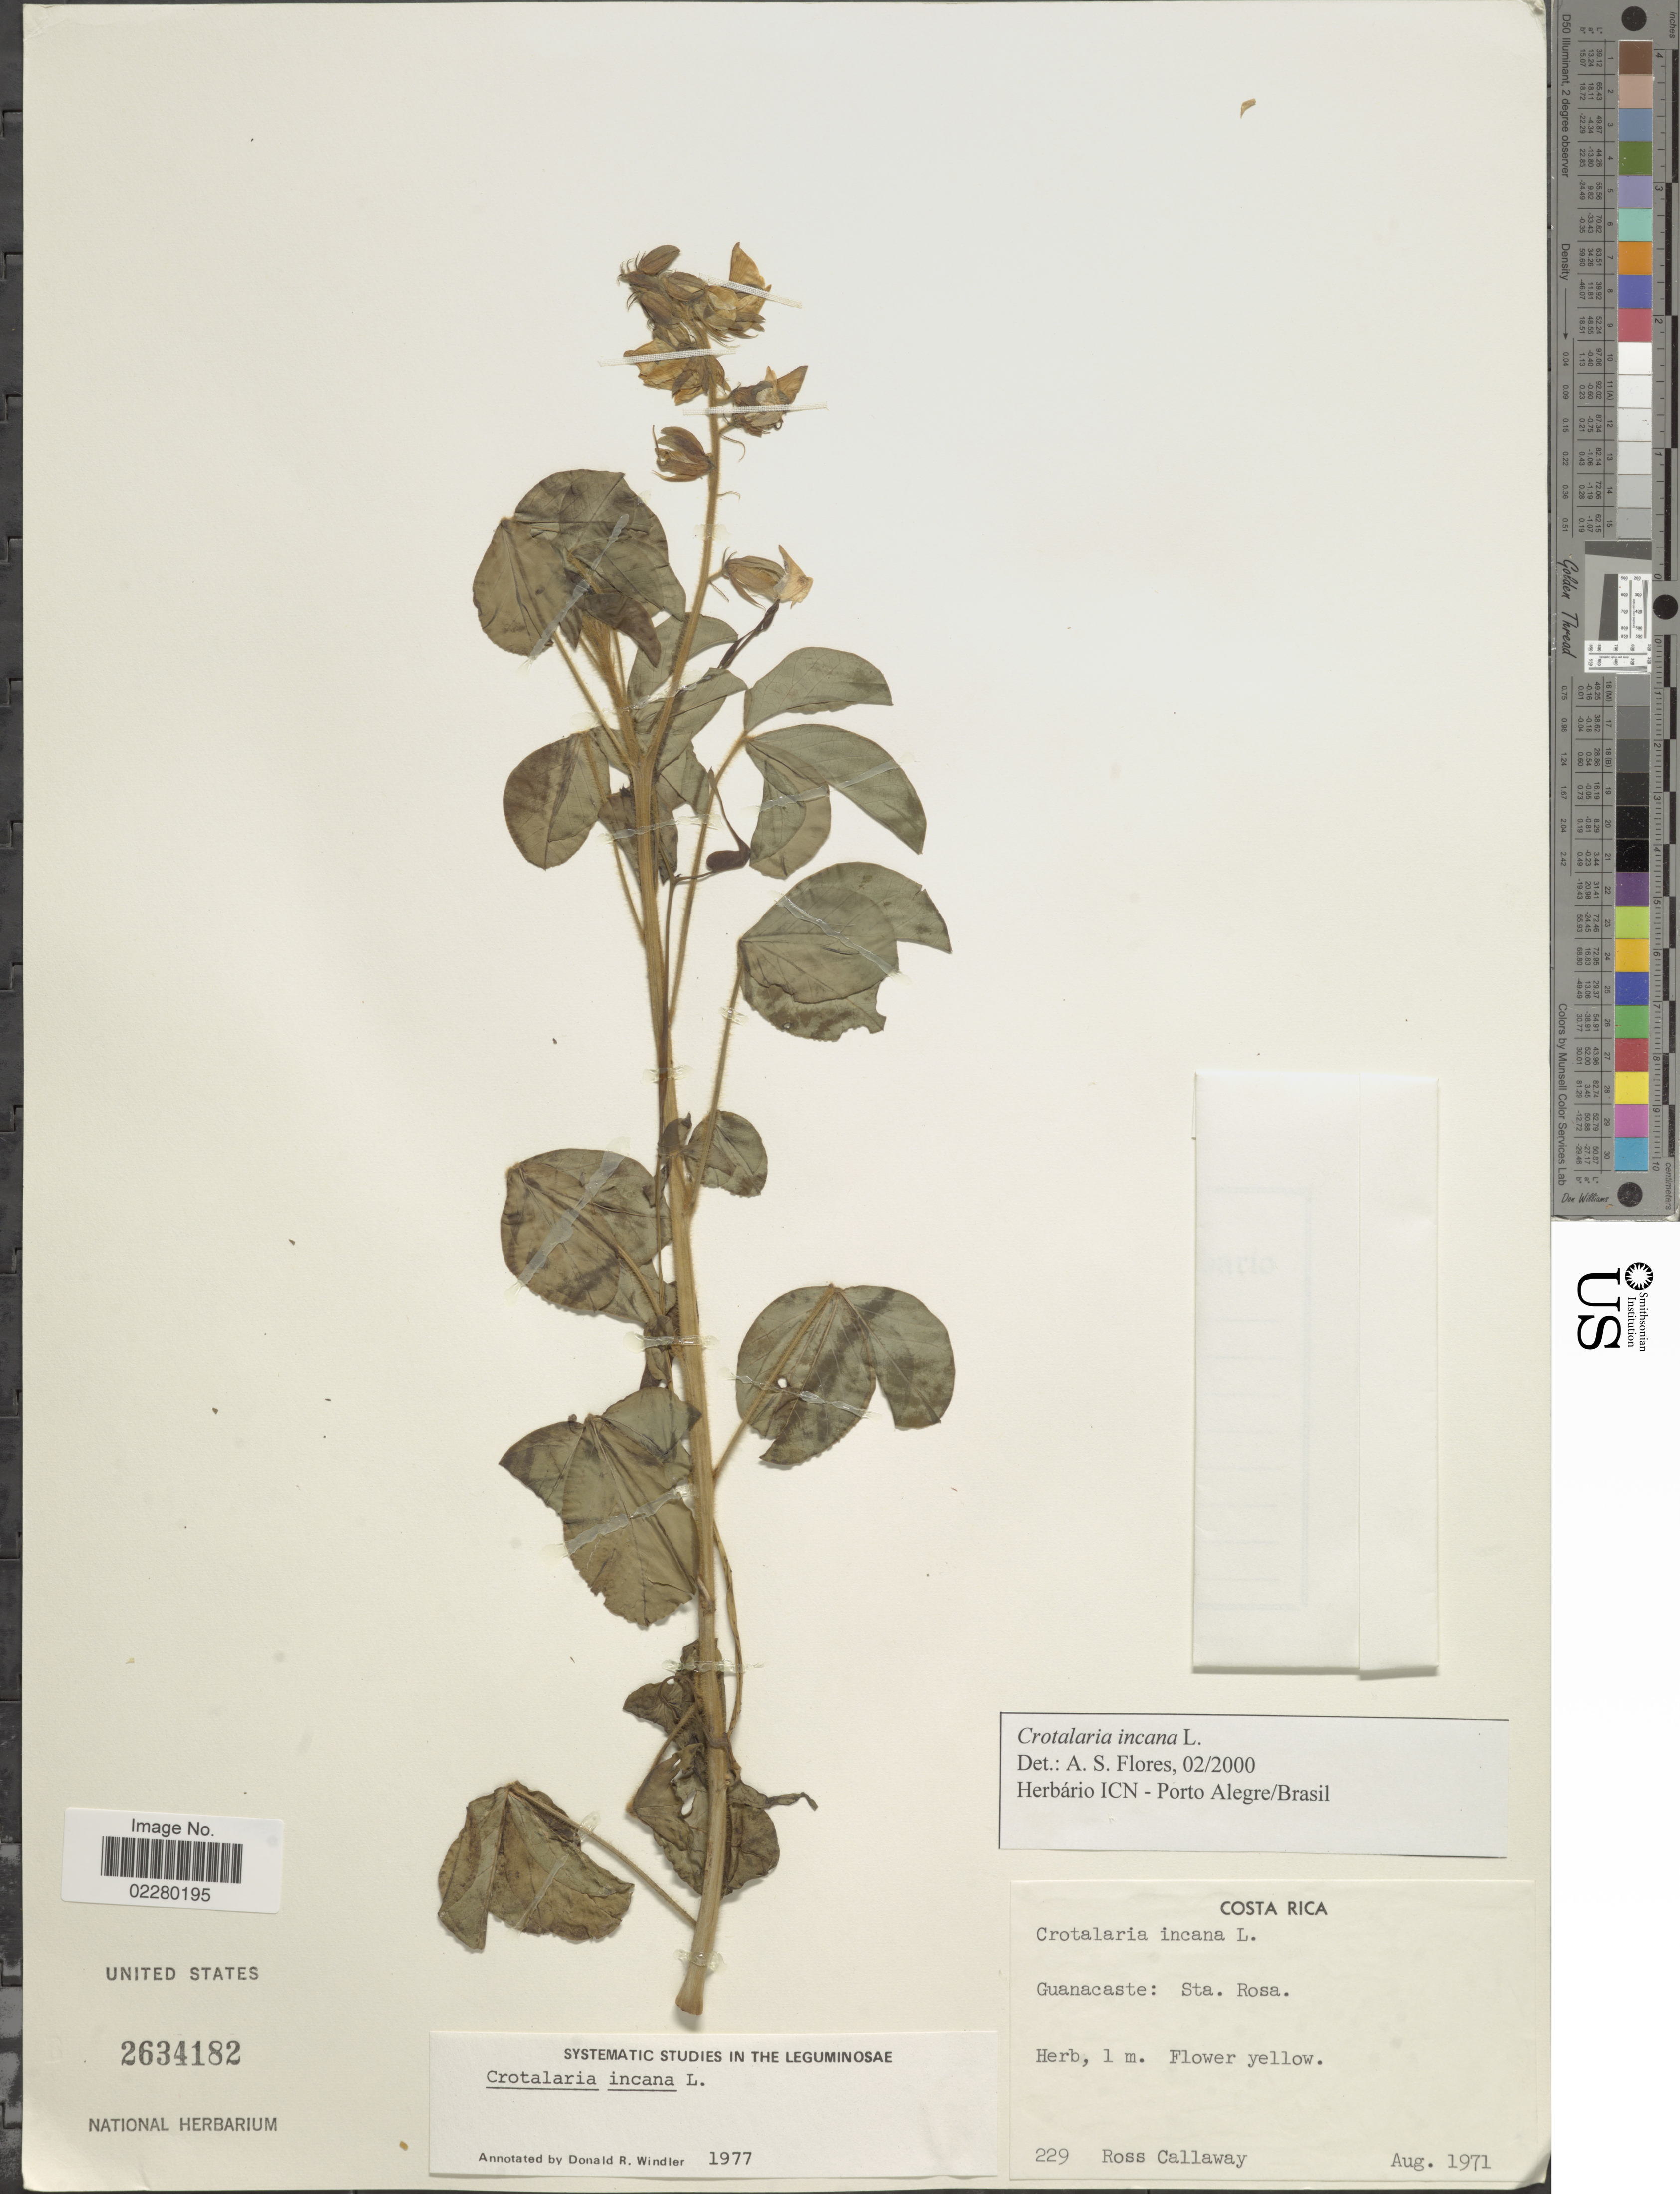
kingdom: Plantae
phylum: Tracheophyta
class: Magnoliopsida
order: Fabales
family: Fabaceae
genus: Crotalaria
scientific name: Crotalaria incana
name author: L.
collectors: R. Callaway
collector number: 229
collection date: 1971-08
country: Costa Rica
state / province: Guanacaste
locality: Guanacaste: Sta. Rosa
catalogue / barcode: US 2634182